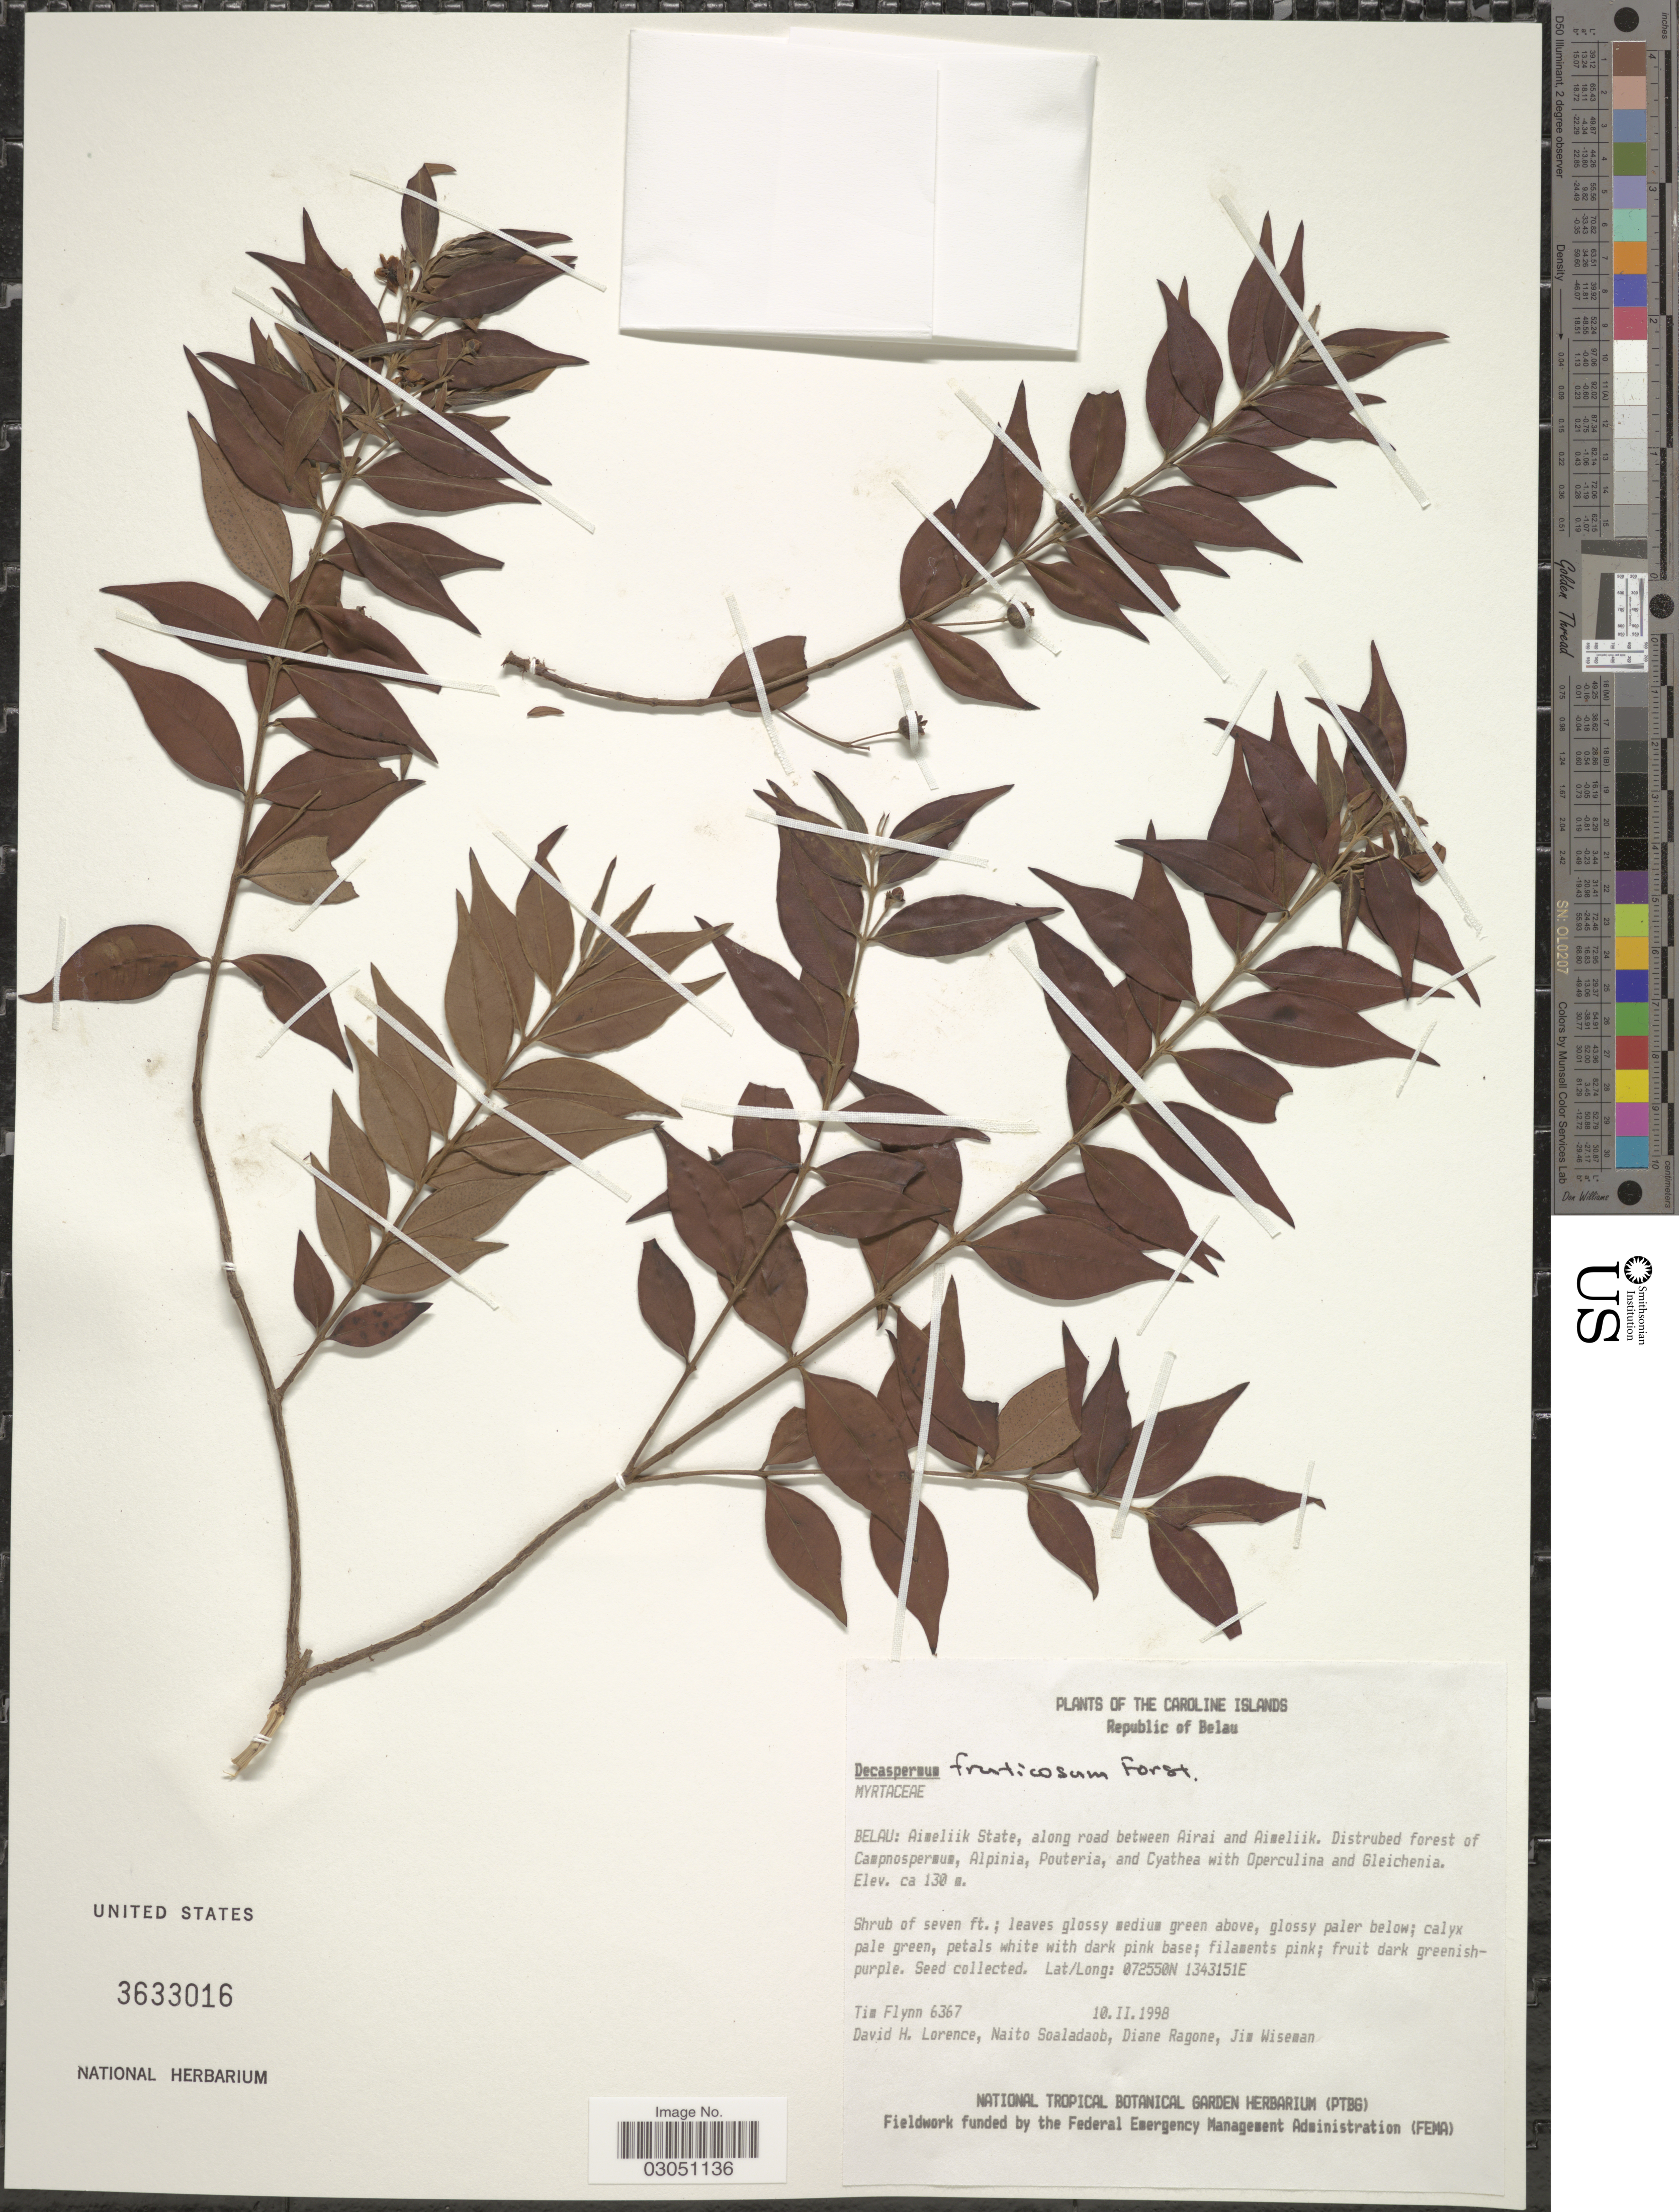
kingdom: Plantae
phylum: Tracheophyta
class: Magnoliopsida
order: Myrtales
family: Myrtaceae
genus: Decaspermum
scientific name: Decaspermum raymundi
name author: Diels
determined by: Strong, Mark T., (BOT), Smithsonian Institution - National Museum of Natural History (UNITED STATES)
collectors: T. Flynn, D. Lorence, N. Soaladaob, D. Ragone & J. Wiseman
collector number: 6367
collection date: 1998-02-10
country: Palau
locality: The Caroline Islands. Republic of Belau. Belau: Aimeliik State, along road between Airai and Aimeliik.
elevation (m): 130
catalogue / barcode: US 3633016